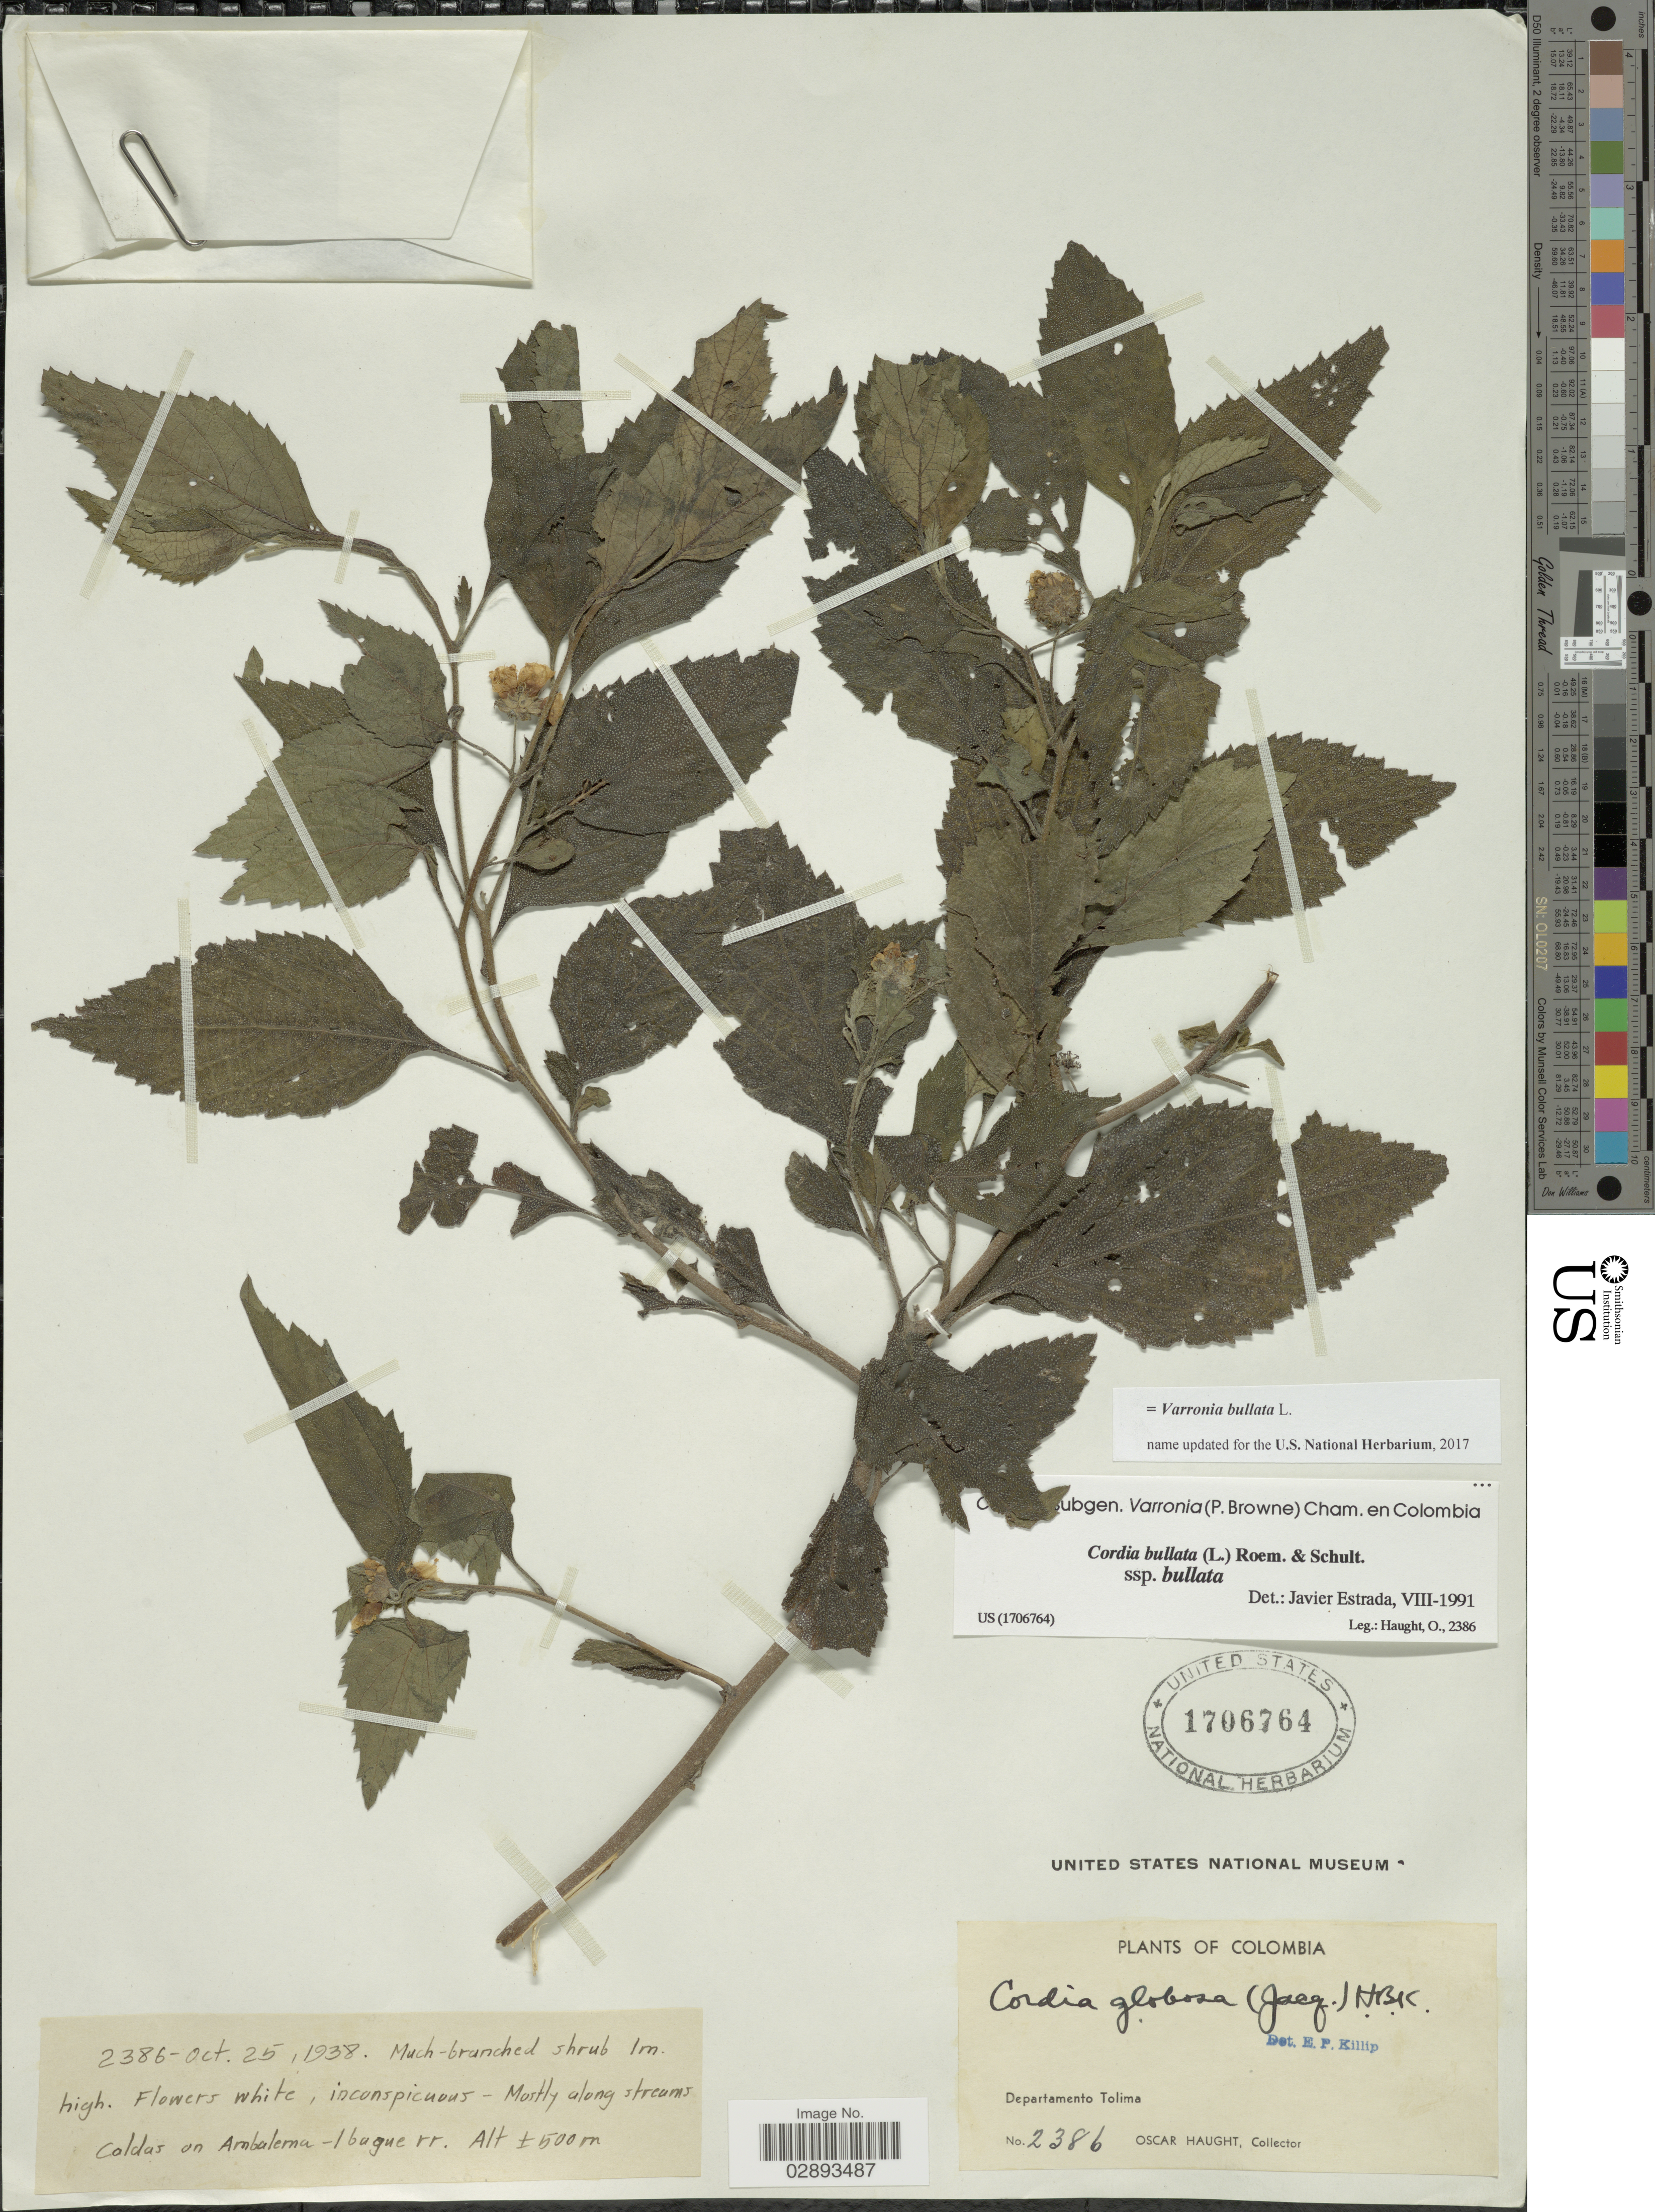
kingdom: Plantae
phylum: Tracheophyta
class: Magnoliopsida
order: Boraginales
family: Cordiaceae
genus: Varronia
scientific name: Varronia bullata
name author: L.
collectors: O. Haught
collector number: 2386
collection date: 1938-10-25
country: Colombia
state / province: Tolima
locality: Departamento Tolima, Caldas on Ambalema - Ibague rr.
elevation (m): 500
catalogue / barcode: US 1706764